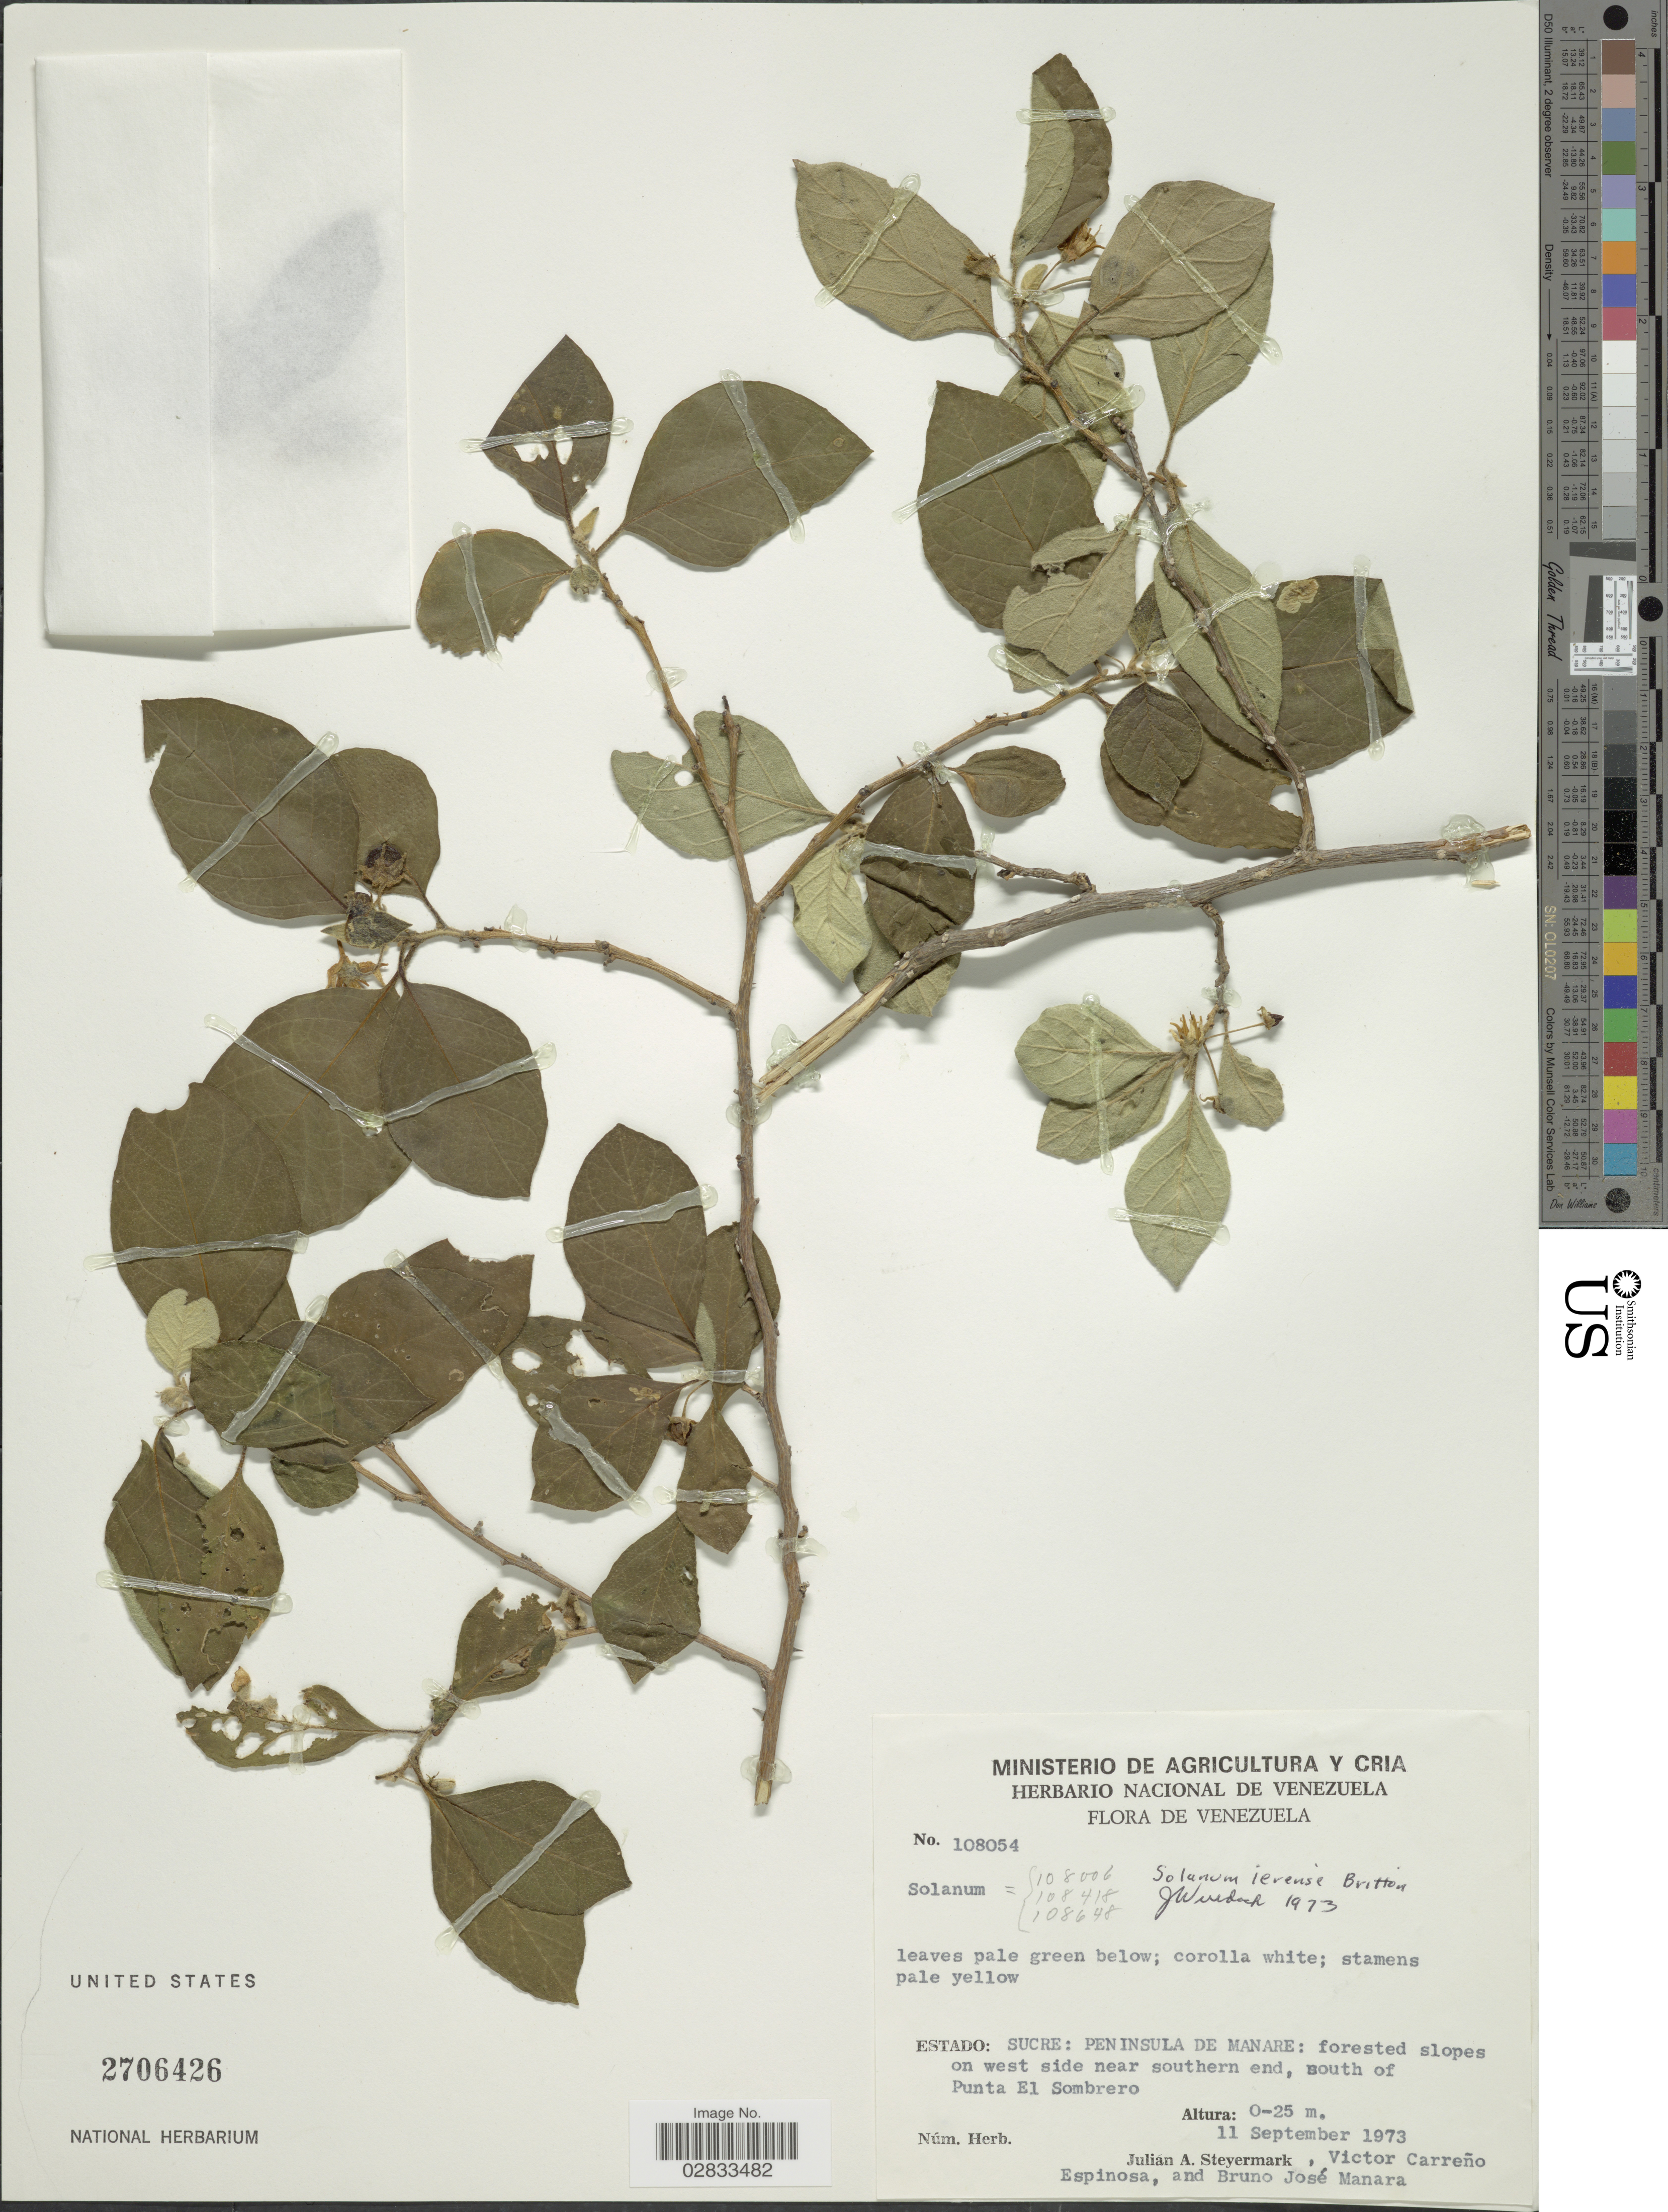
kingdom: Plantae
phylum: Tracheophyta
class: Magnoliopsida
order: Solanales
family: Solanaceae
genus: Solanum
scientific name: Solanum ierense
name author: Britton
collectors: J. Steyermark, V. Espinosa & B. Manara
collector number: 108054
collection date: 1973-09-11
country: Venezuela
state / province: Sucre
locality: Peninsula de Manare: forested slopes on west side near southern end, south of Punta El Sombrero.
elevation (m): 0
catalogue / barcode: US 2706426